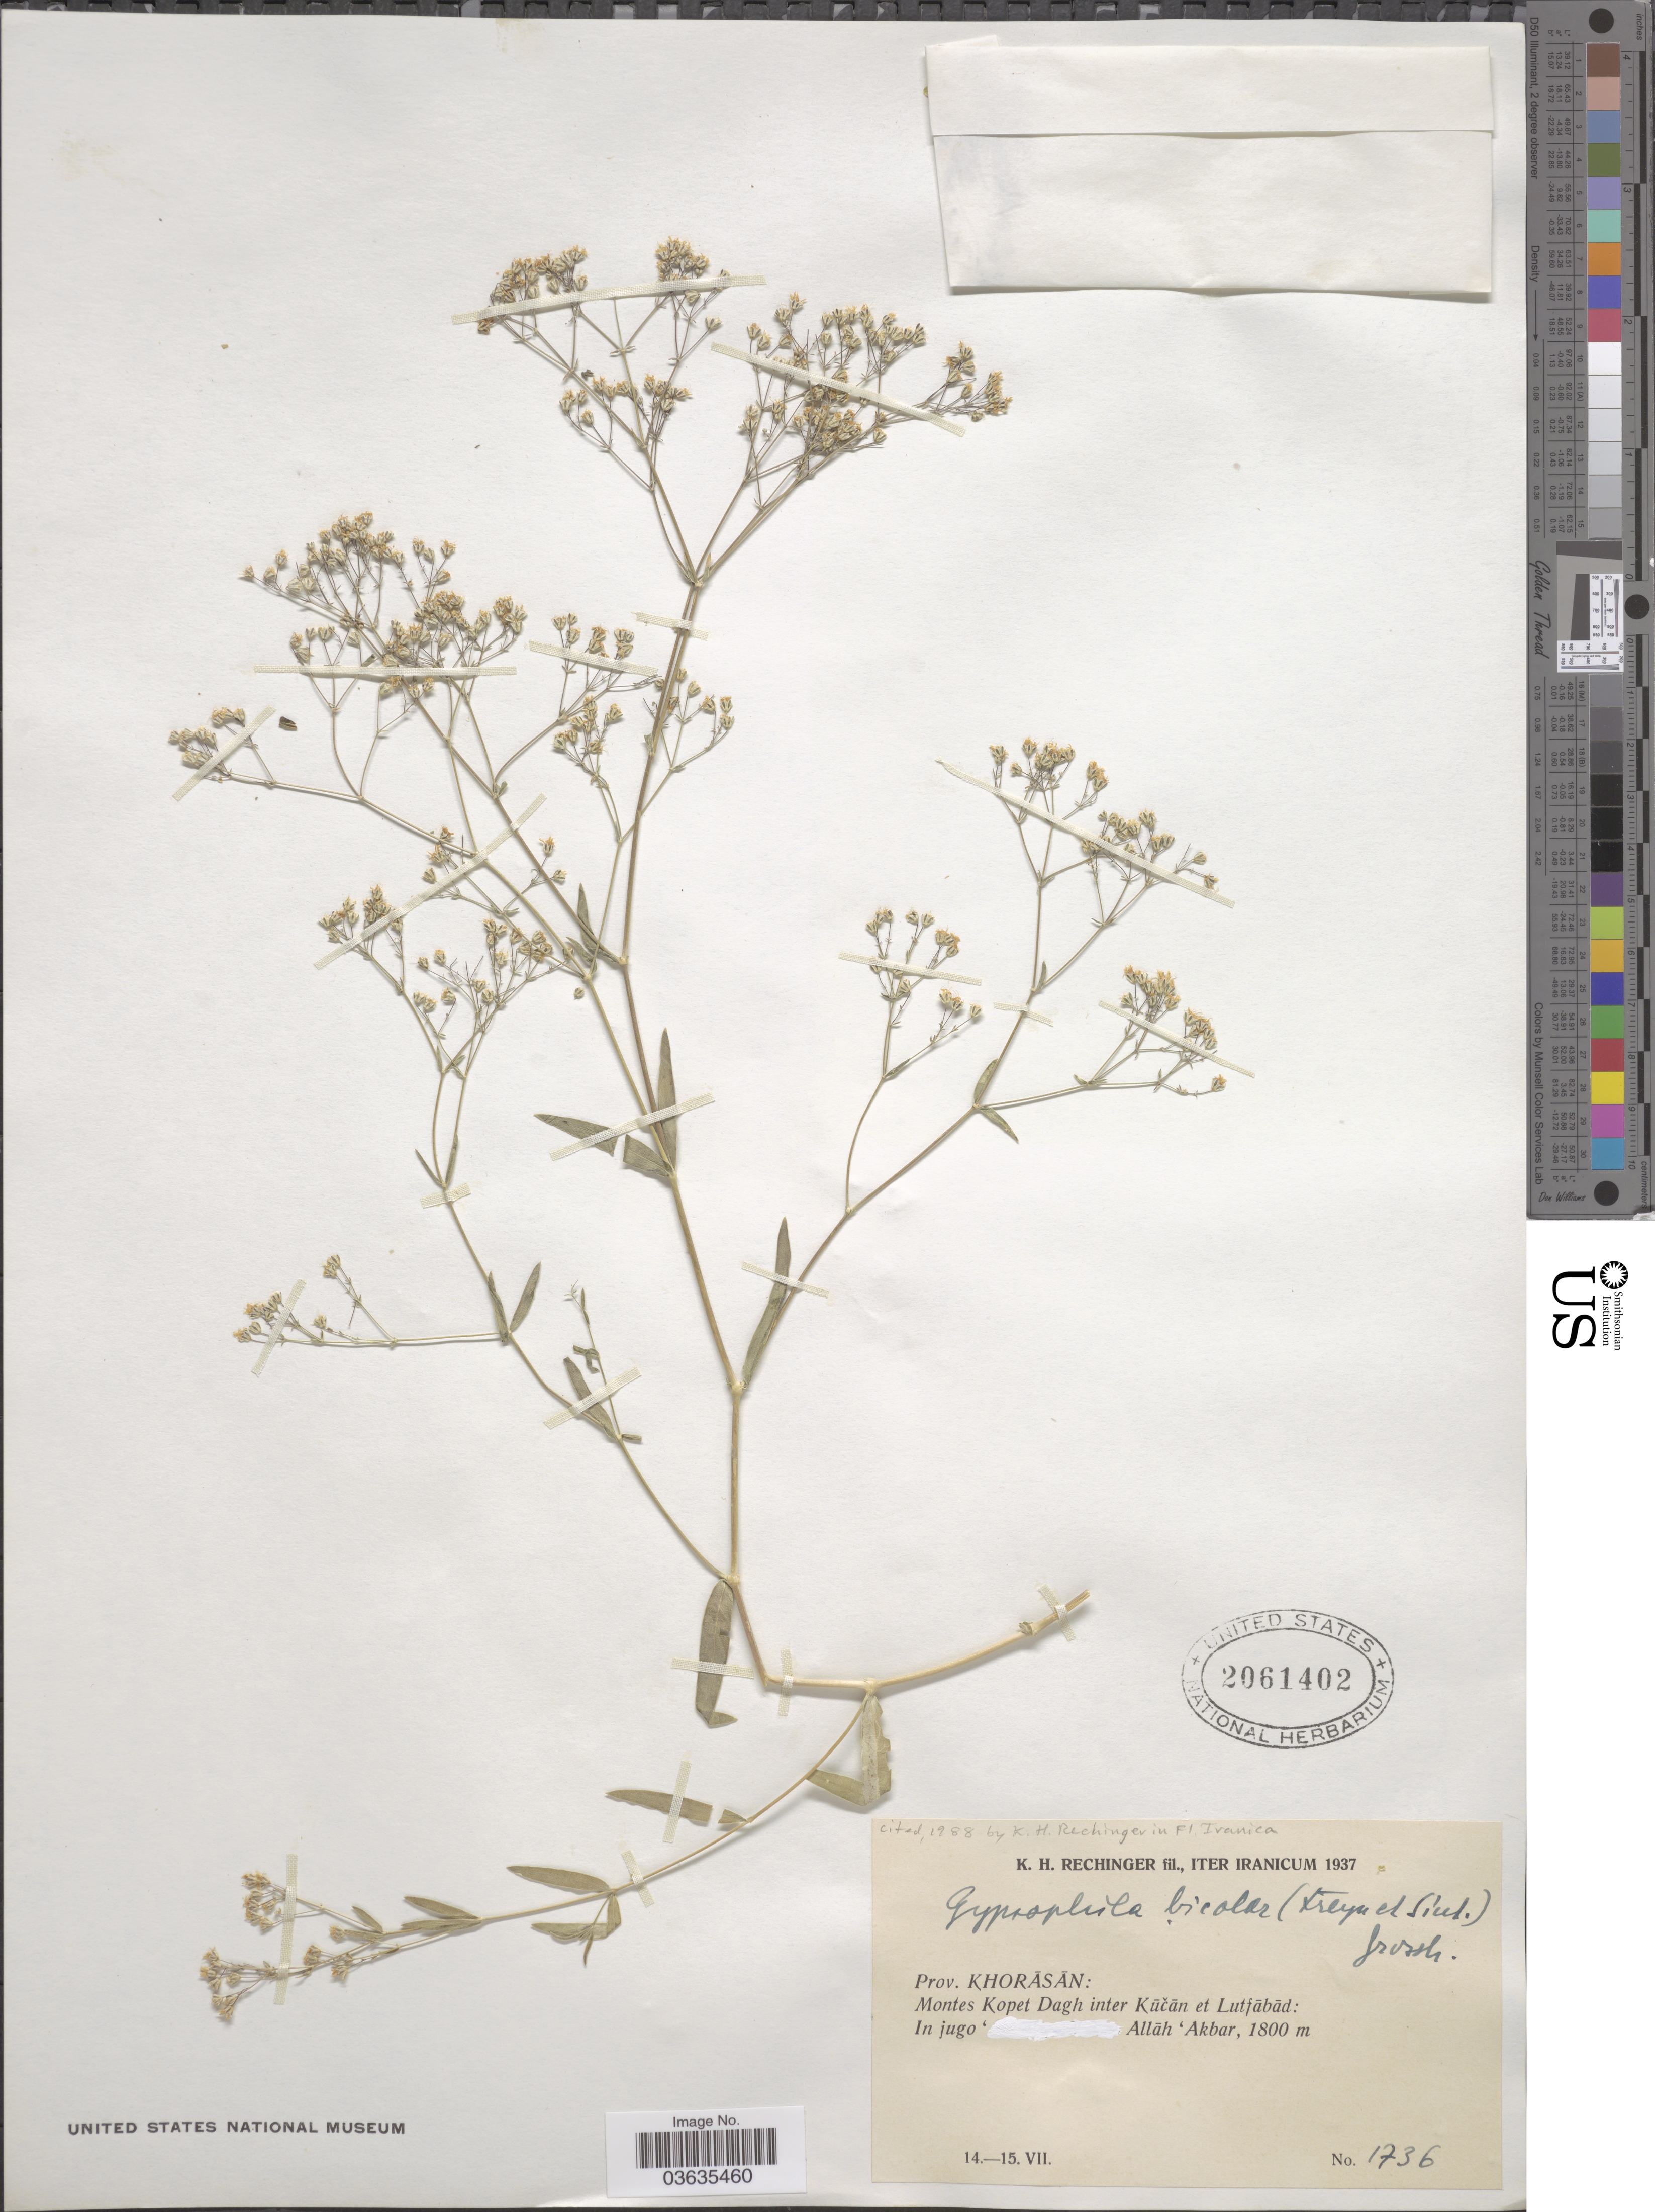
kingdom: Plantae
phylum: Tracheophyta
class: Magnoliopsida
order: Caryophyllales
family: Caryophyllaceae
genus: Gypsophila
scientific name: Gypsophila bicolor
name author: (Freyn & Sint.) Grossh.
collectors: K. H. Rechinger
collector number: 1736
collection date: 1937-07-14/1937-07-15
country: Iran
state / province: Khorasan [obsolete]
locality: Montes Kopet Dagh inter Kūčān et Lutfābād: In jugo Allāh 'Akbar.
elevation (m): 1800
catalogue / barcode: US 2061402